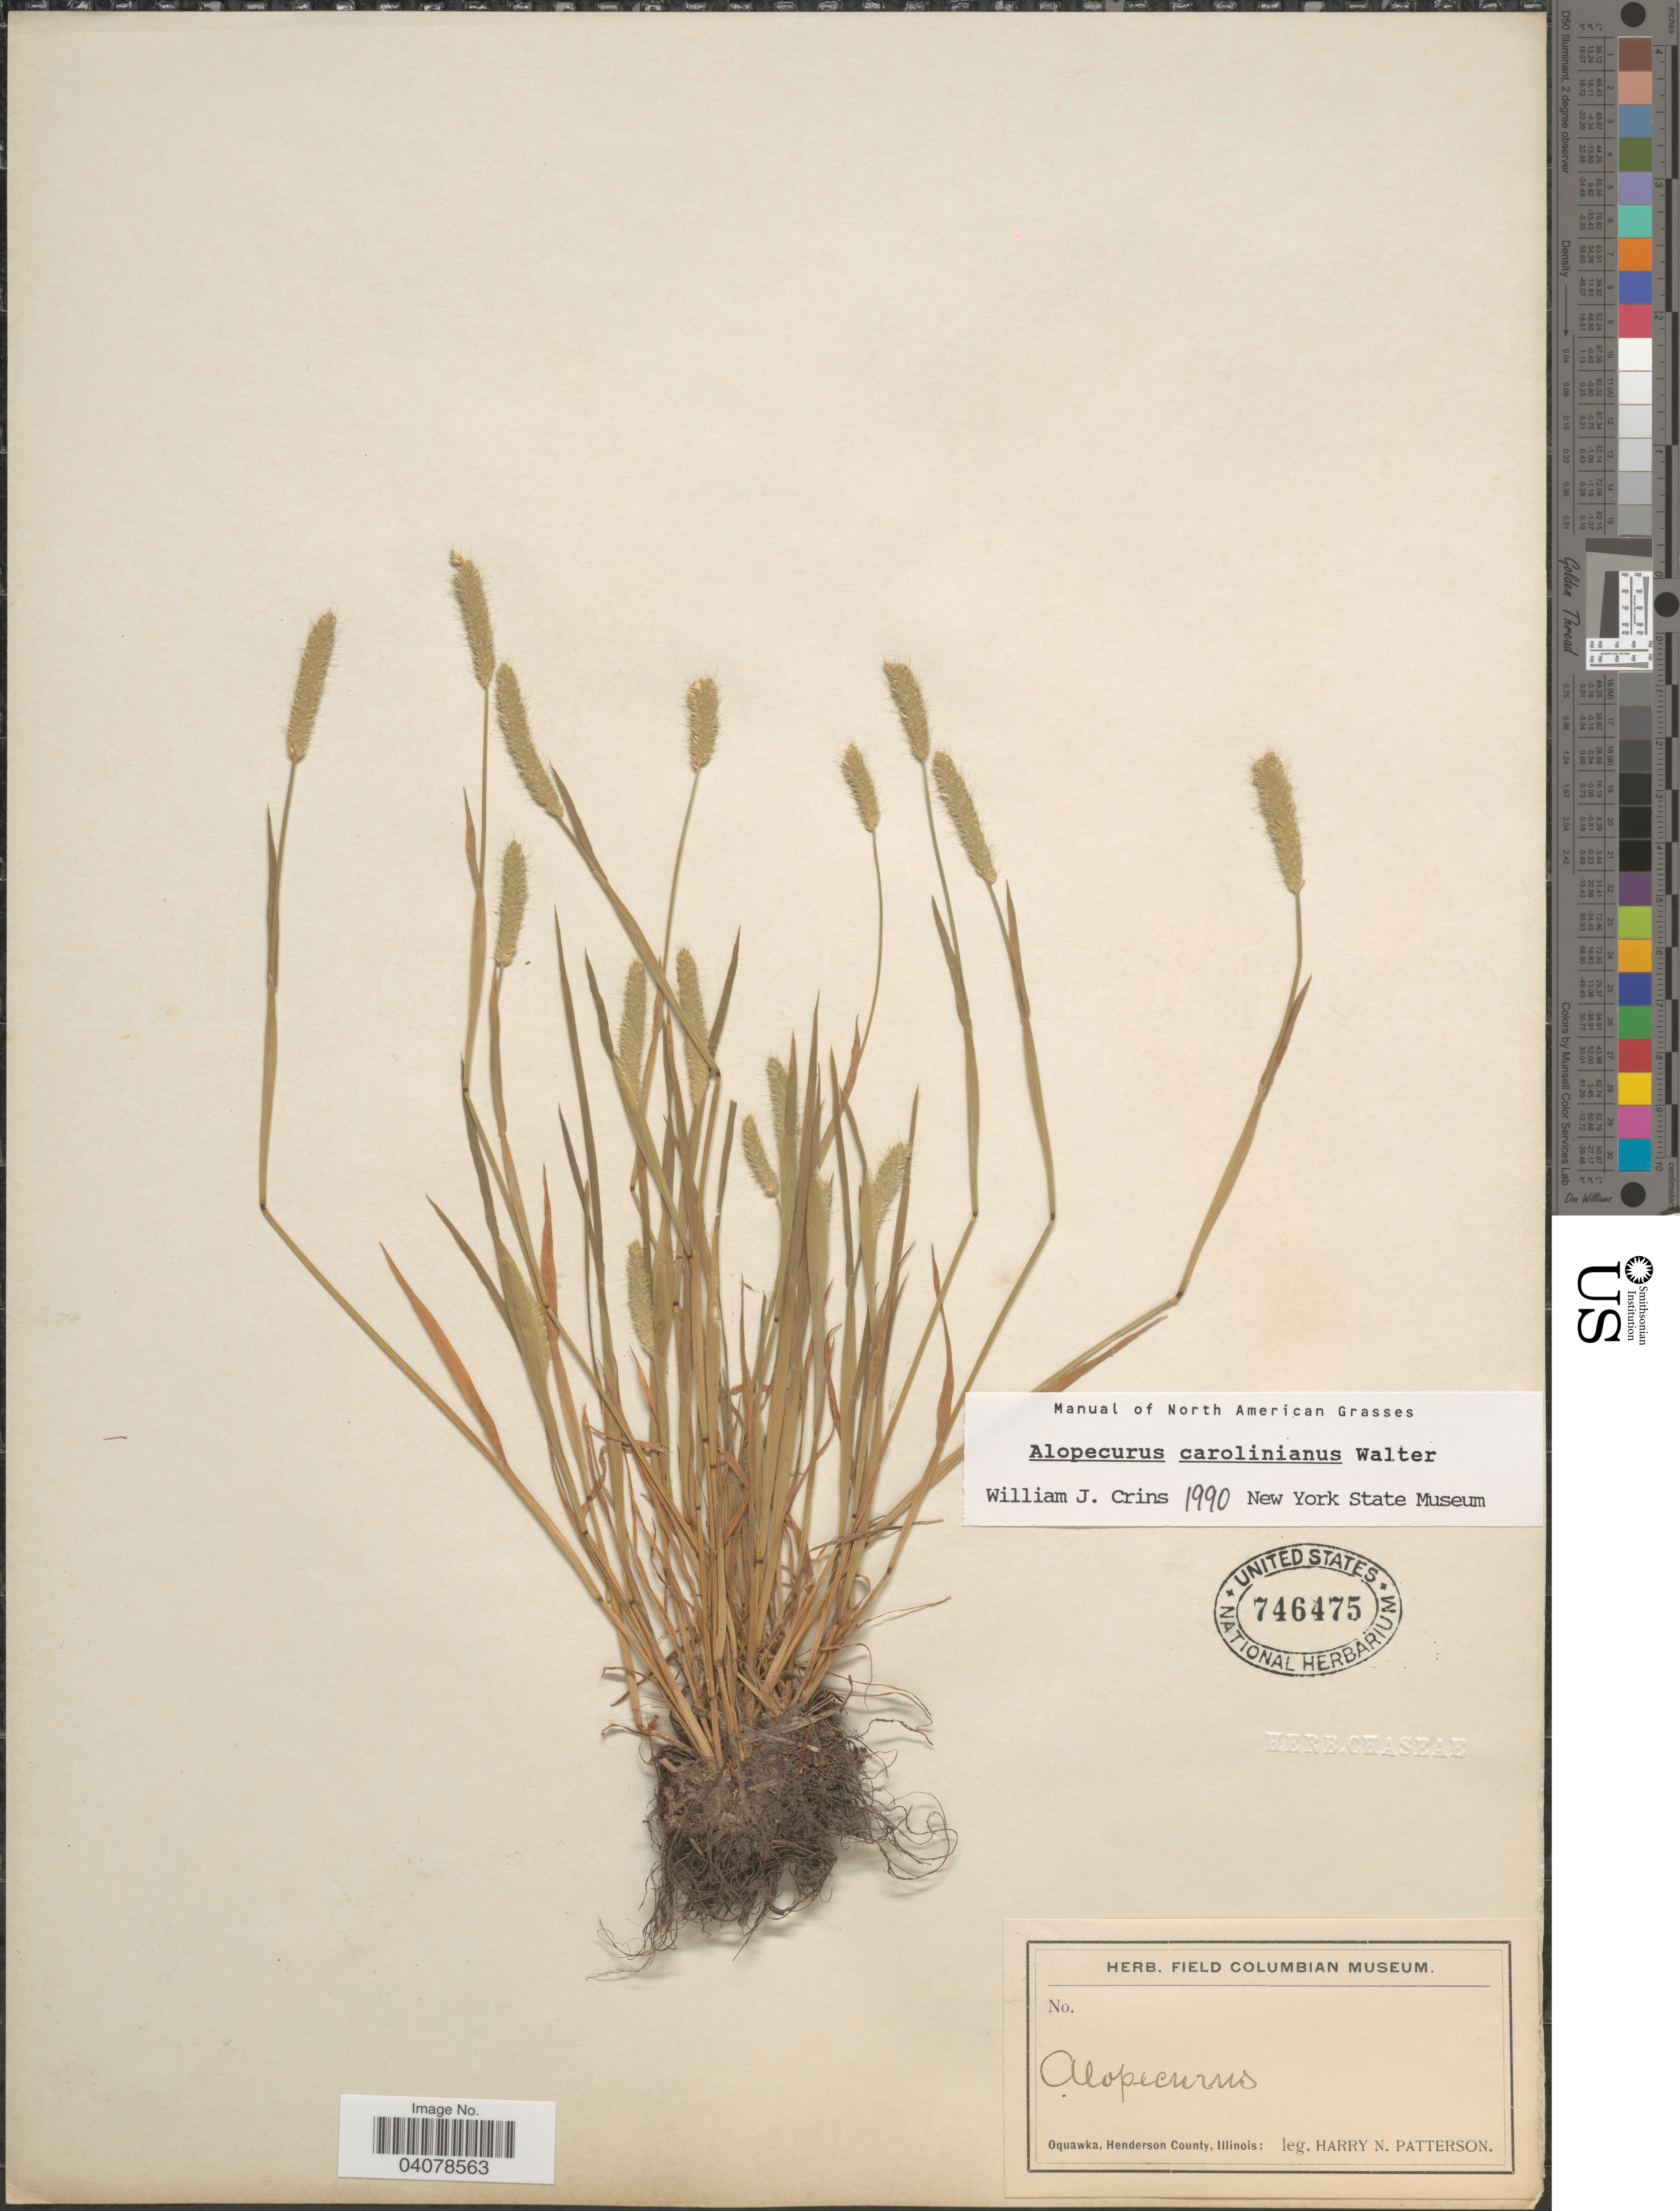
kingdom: Plantae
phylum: Tracheophyta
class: Liliopsida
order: Poales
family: Poaceae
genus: Alopecurus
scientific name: Alopecurus carolinianus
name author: Walter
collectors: H. N. Patterson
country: United States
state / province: Illinois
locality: Oquawka, Henderson County.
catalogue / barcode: US 746475